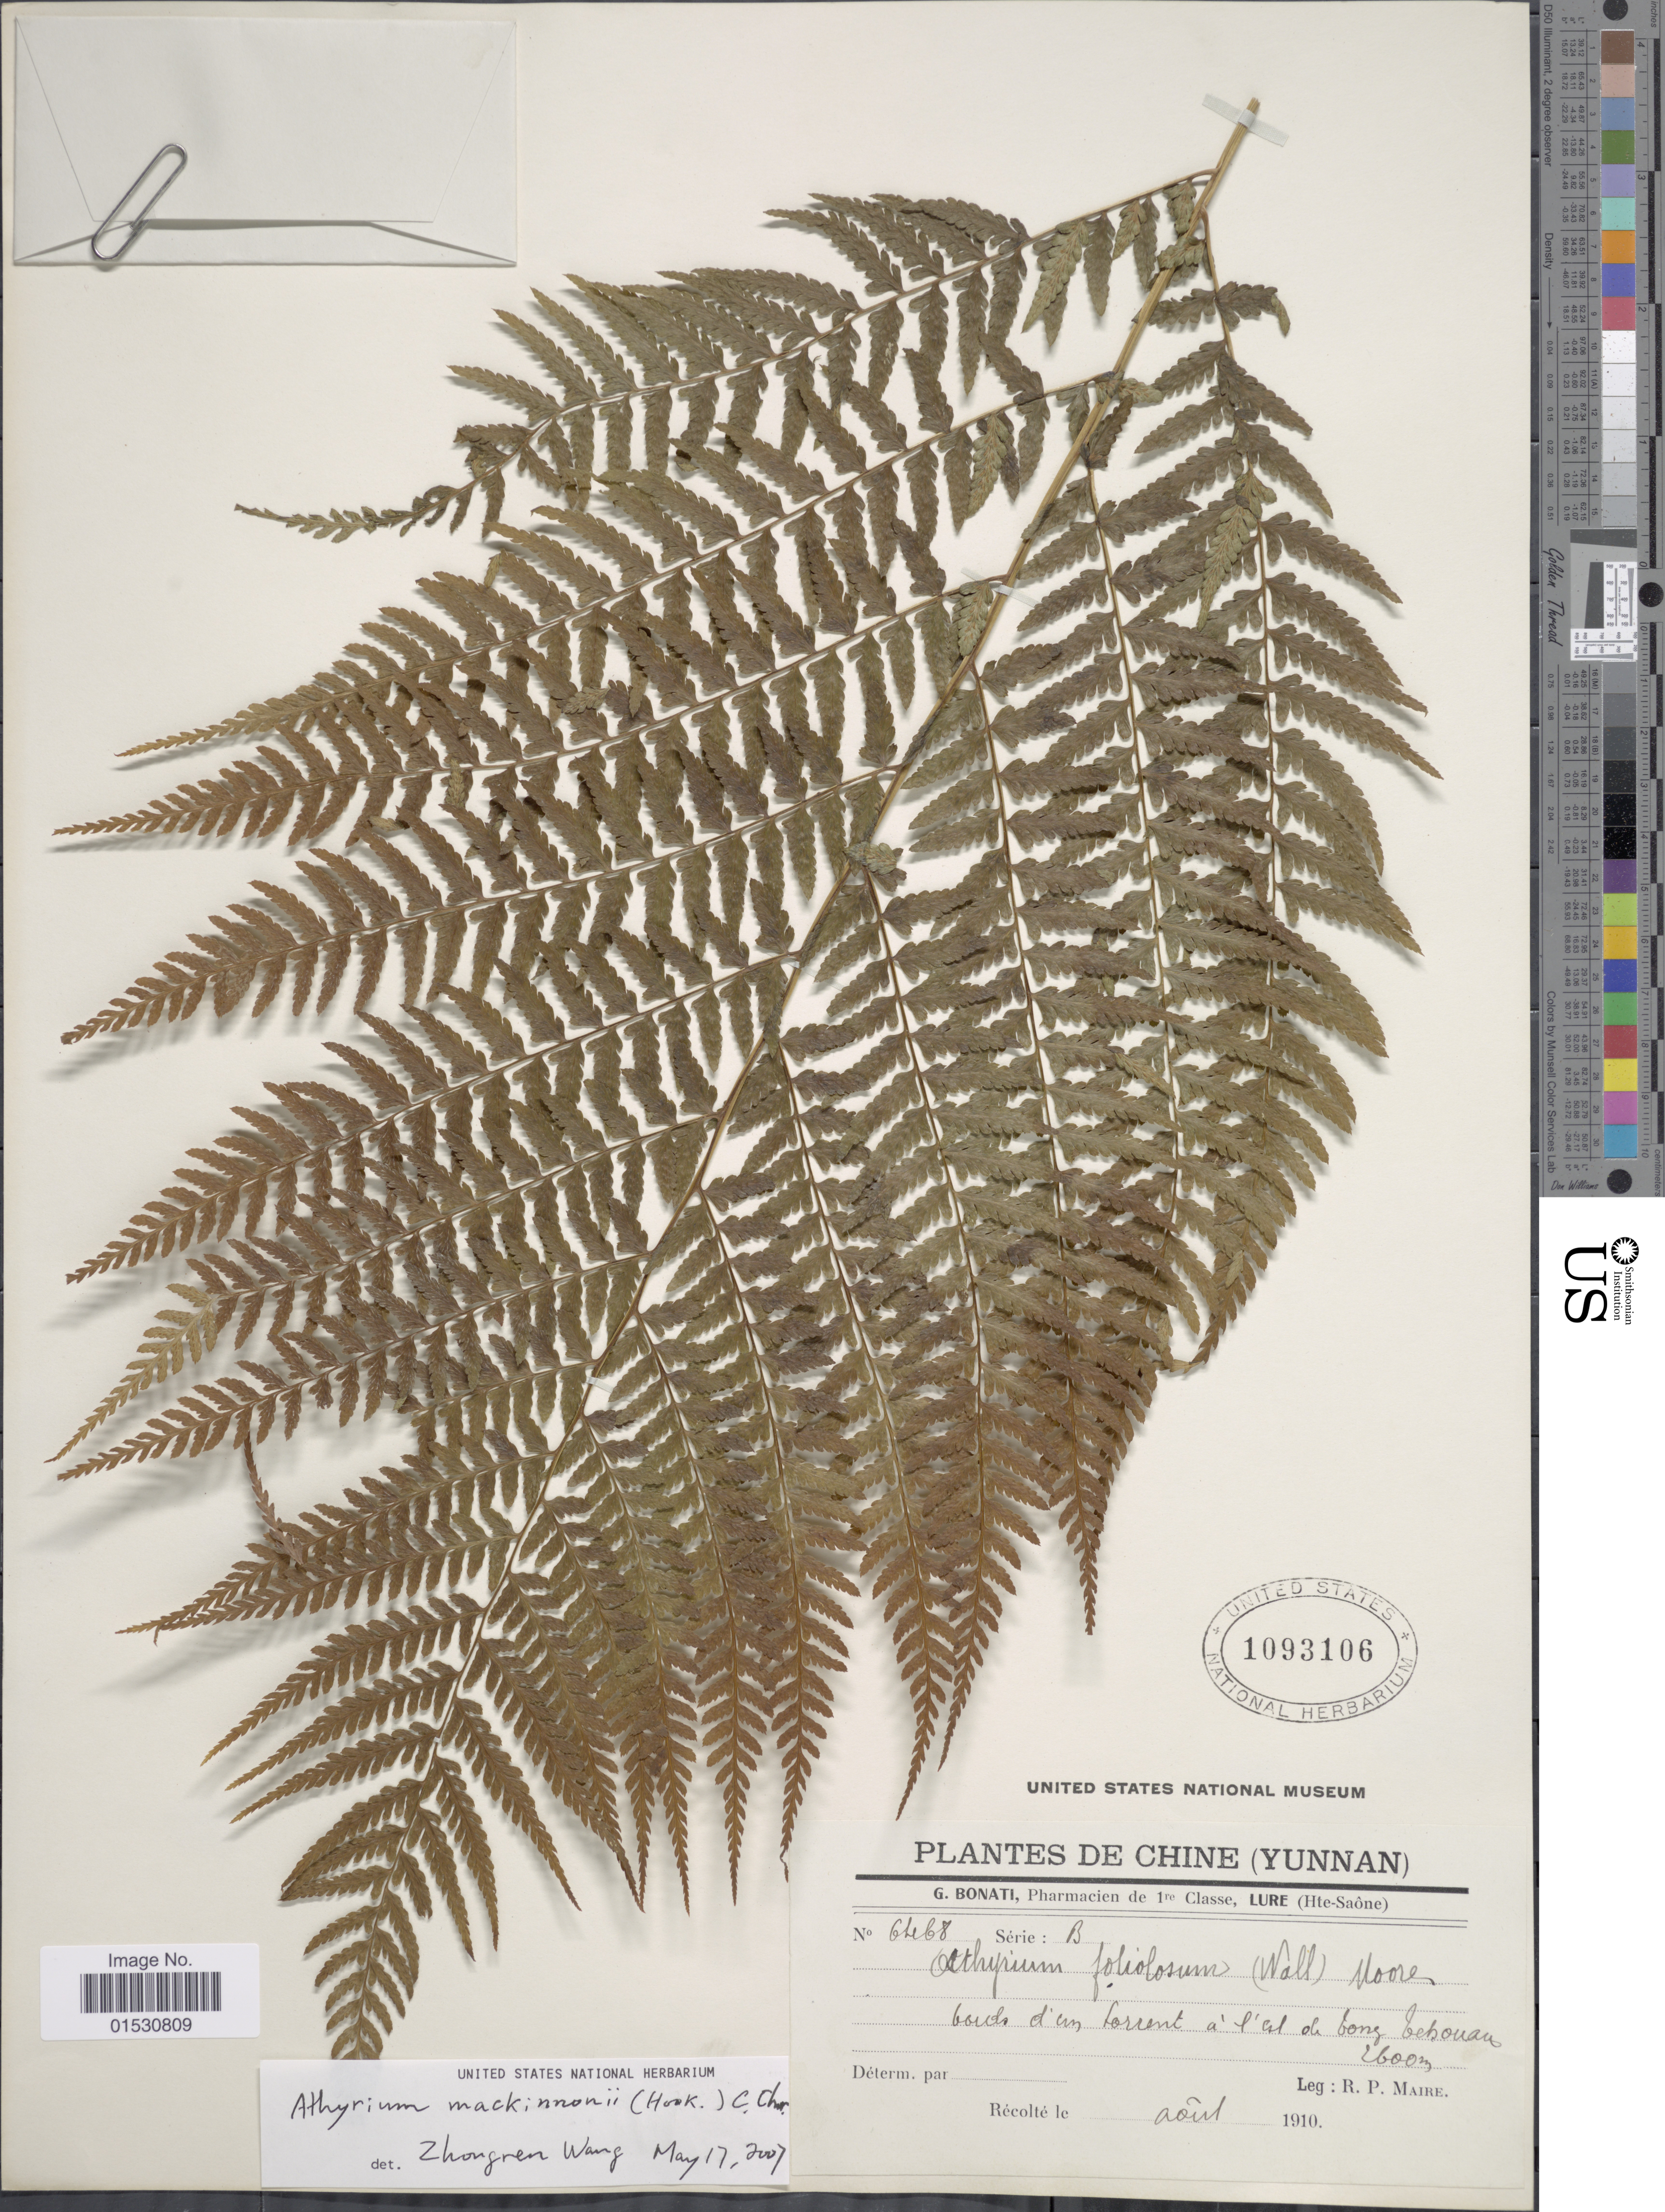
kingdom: Plantae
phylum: Tracheophyta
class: Polypodiopsida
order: Polypodiales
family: Athyriaceae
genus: Athyrium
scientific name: Athyrium mackinnonii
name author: (Hook.) C. Chr.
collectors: R.-P. Maire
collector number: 6468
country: China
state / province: Yunnan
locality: Chine (Yunnan). Bord dum torrent a lal de bonz Tehouan. [interpreted]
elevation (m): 2600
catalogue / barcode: US 1093106